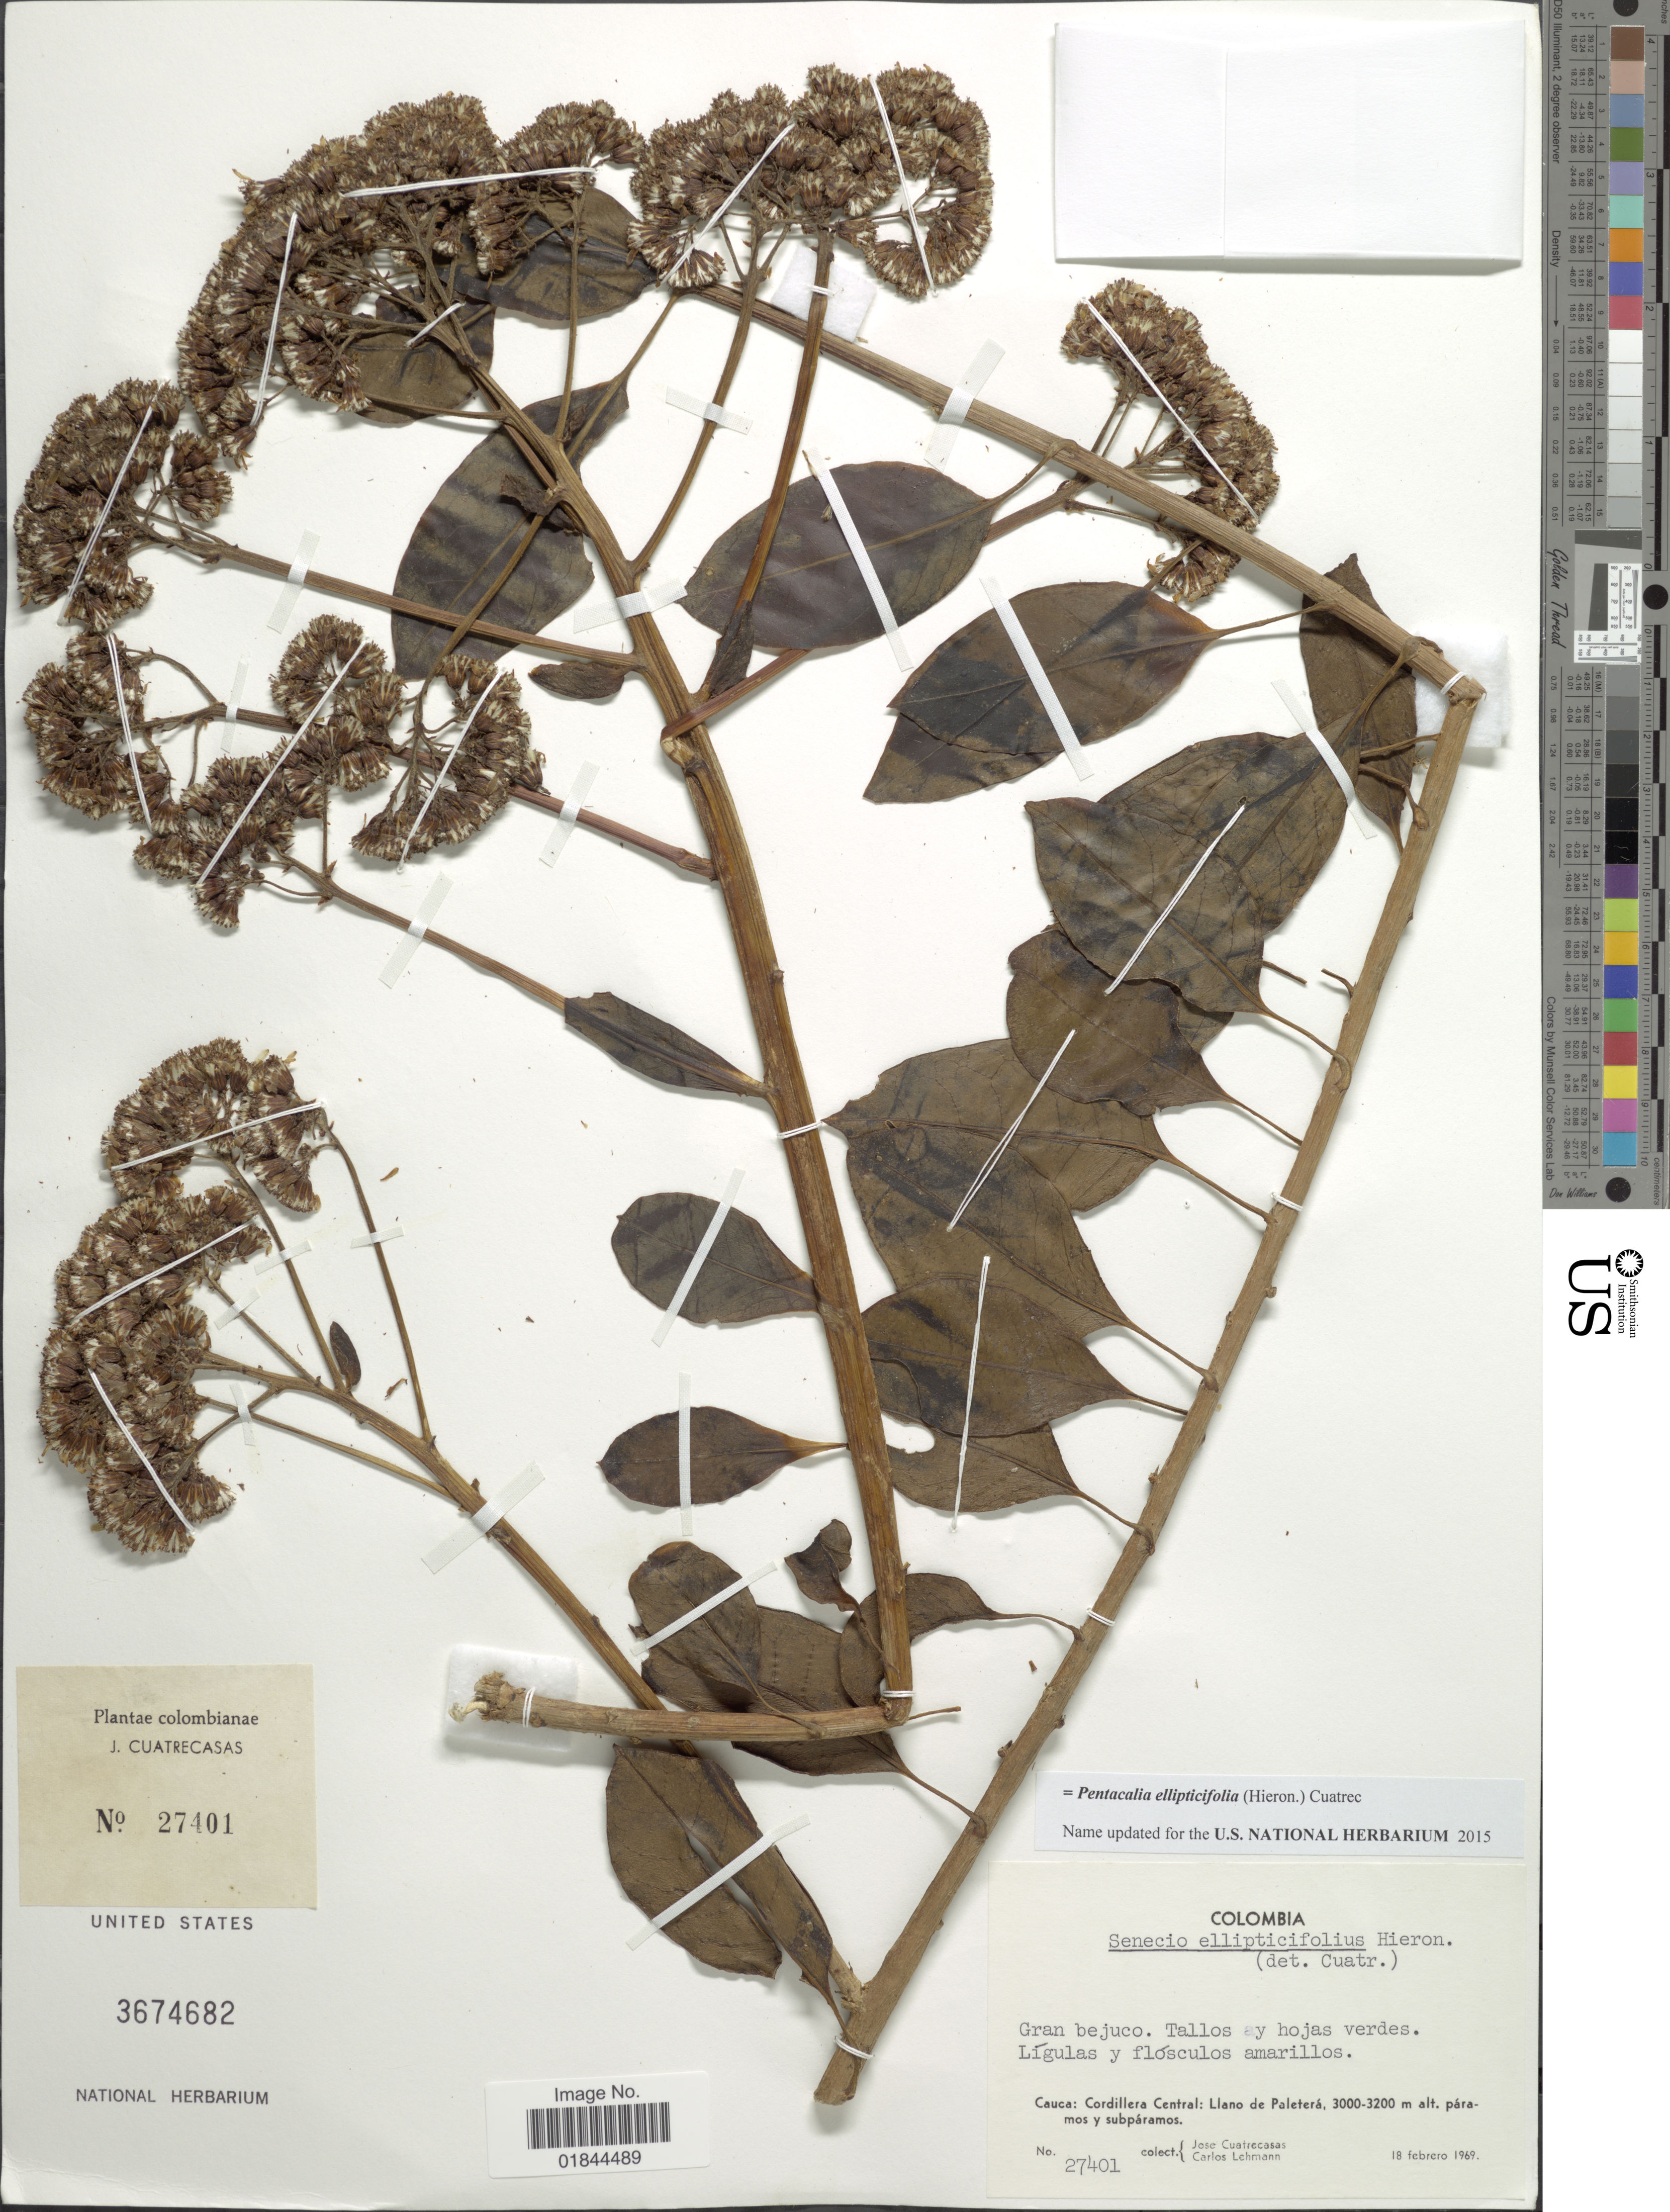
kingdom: Plantae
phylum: Tracheophyta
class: Magnoliopsida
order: Asterales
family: Asteraceae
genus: Pentacalia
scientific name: Pentacalia ellipticifolia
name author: (Hieron.) Cuatrec.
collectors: J. Cuatrecasas & C. Lehmann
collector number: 27401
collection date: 1969-02-18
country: Colombia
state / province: Cauca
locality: Cordillera Central: Llano de Palterá, páramos y subpáramo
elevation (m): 3000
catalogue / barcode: US 3674682